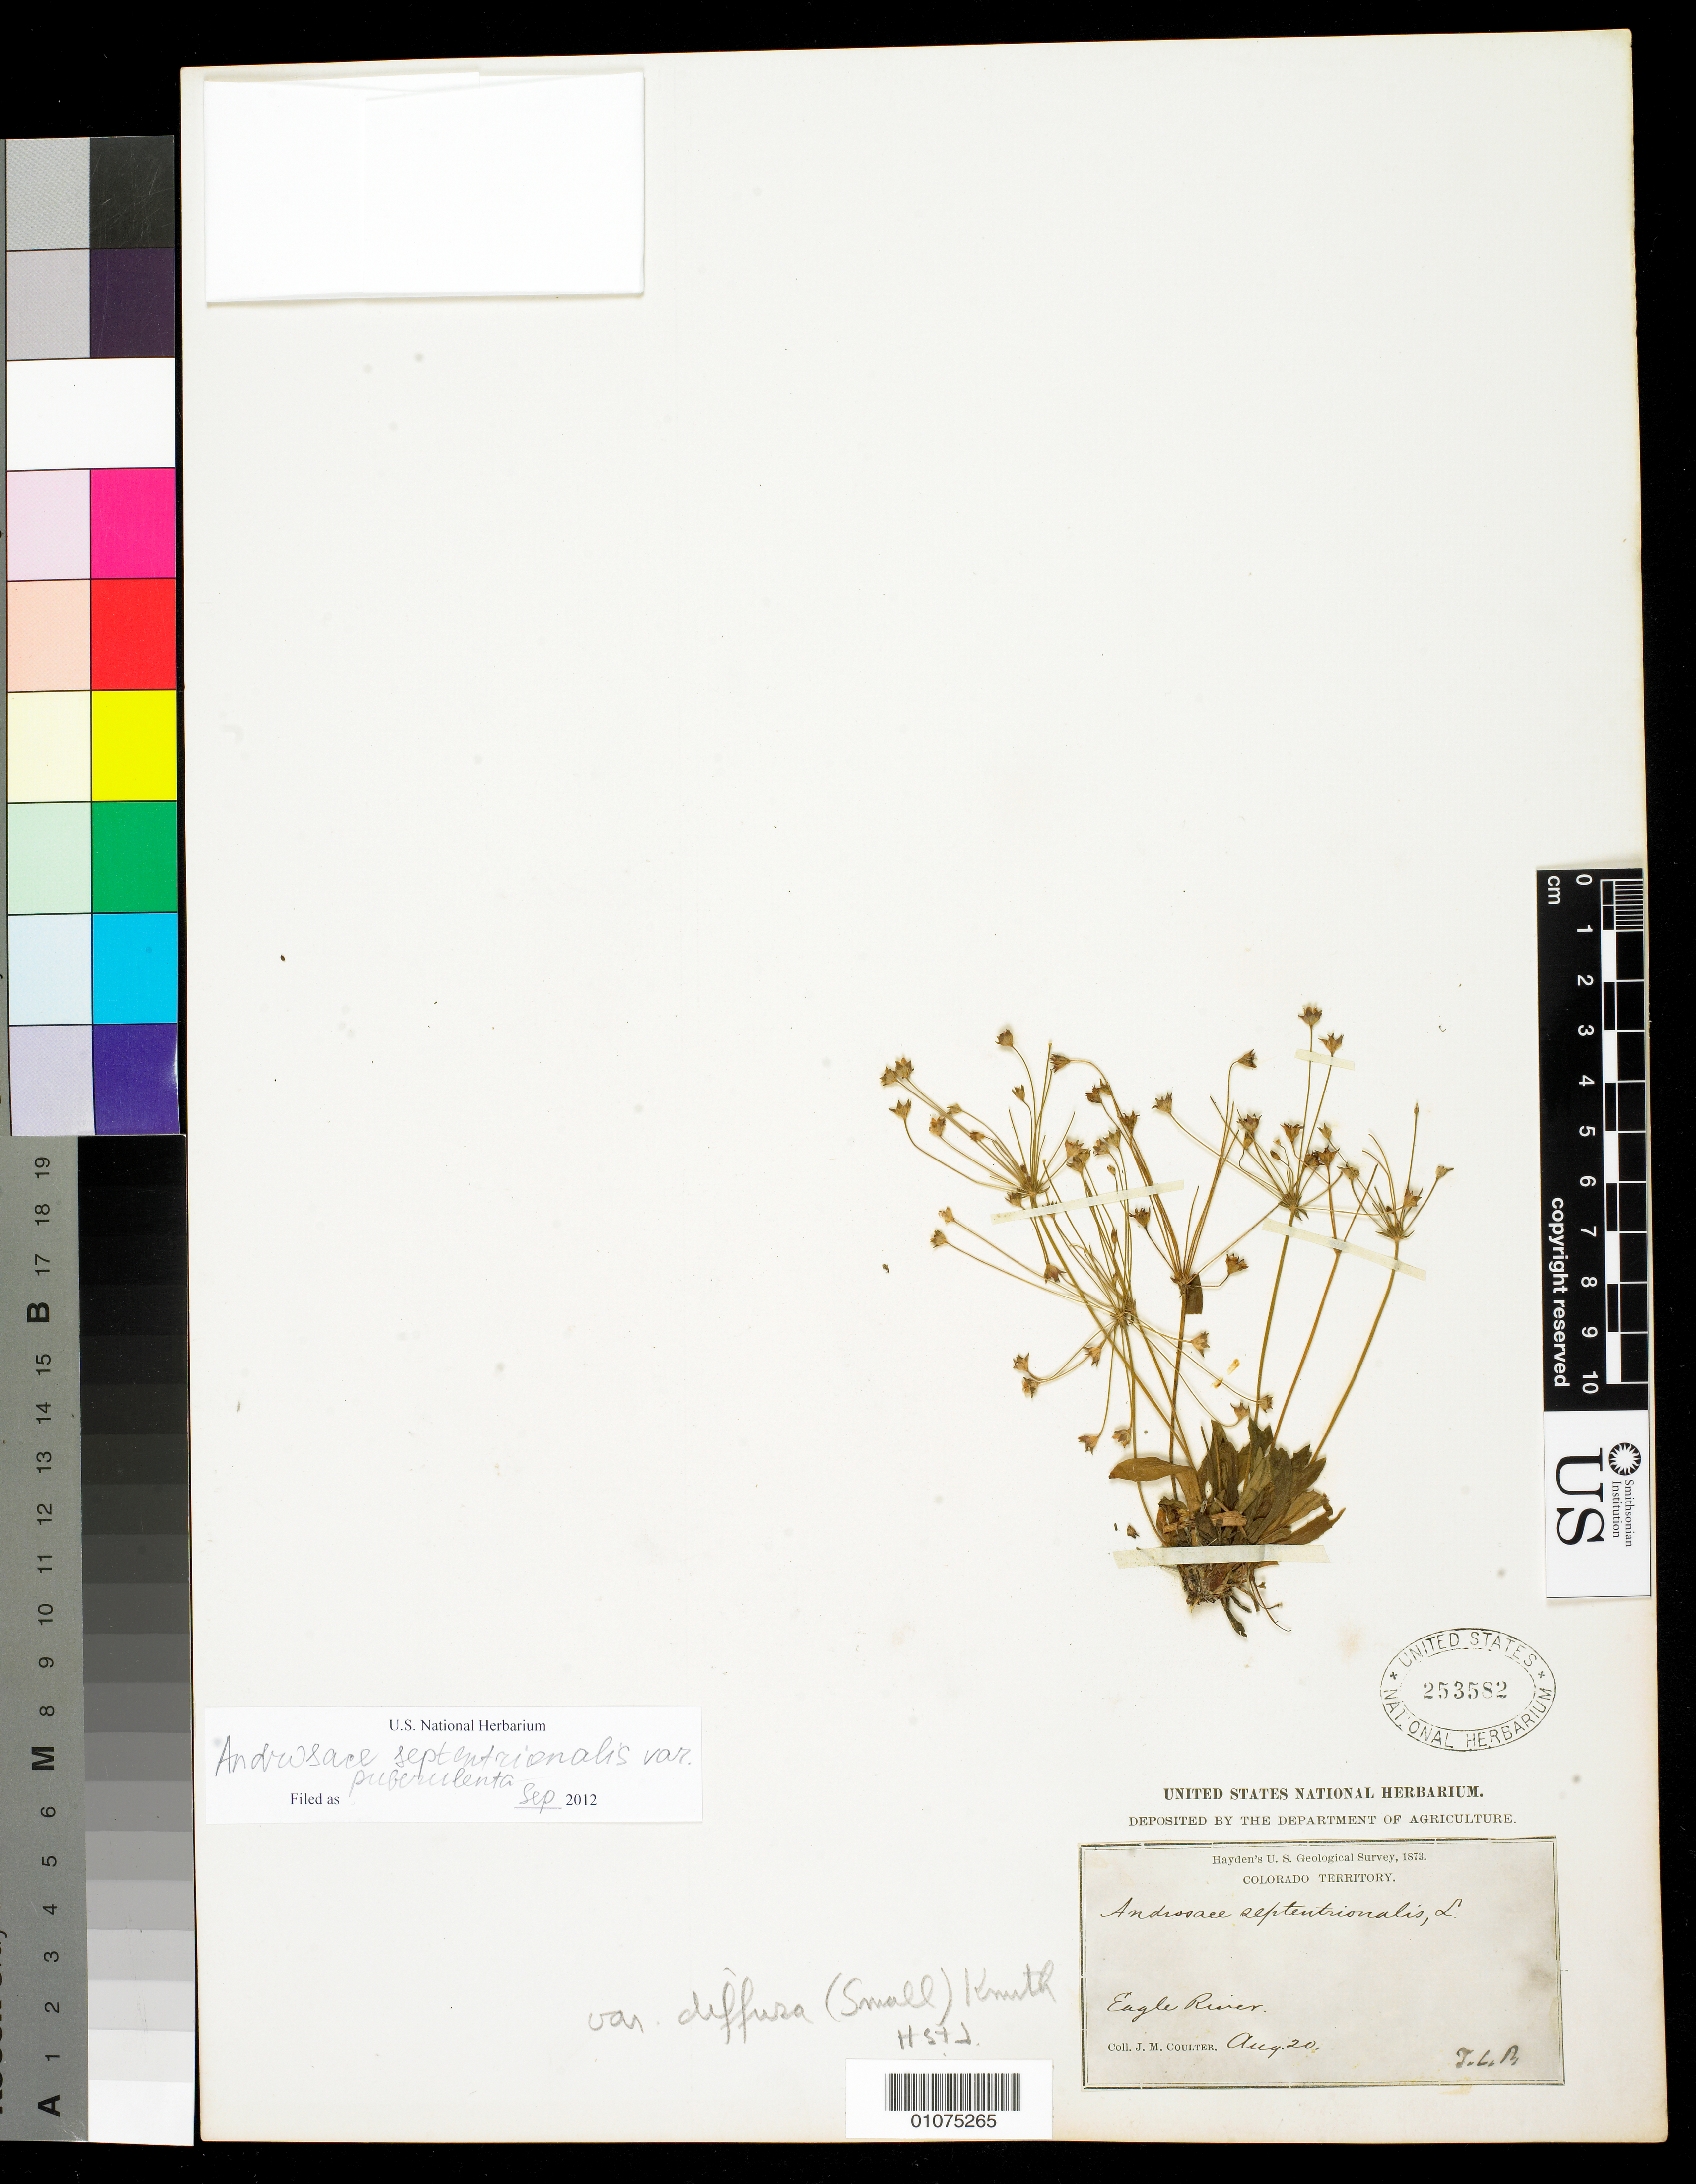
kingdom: Plantae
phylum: Tracheophyta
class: Magnoliopsida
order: Ericales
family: Primulaceae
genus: Androsace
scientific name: Androsace septentrionalis var. puberulenta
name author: (Rydb.) R. Knuth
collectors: J. M. Coulter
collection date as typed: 20 Aug 1873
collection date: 1873-08-20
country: United States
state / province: Colorado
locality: Eagle River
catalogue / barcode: US 253582